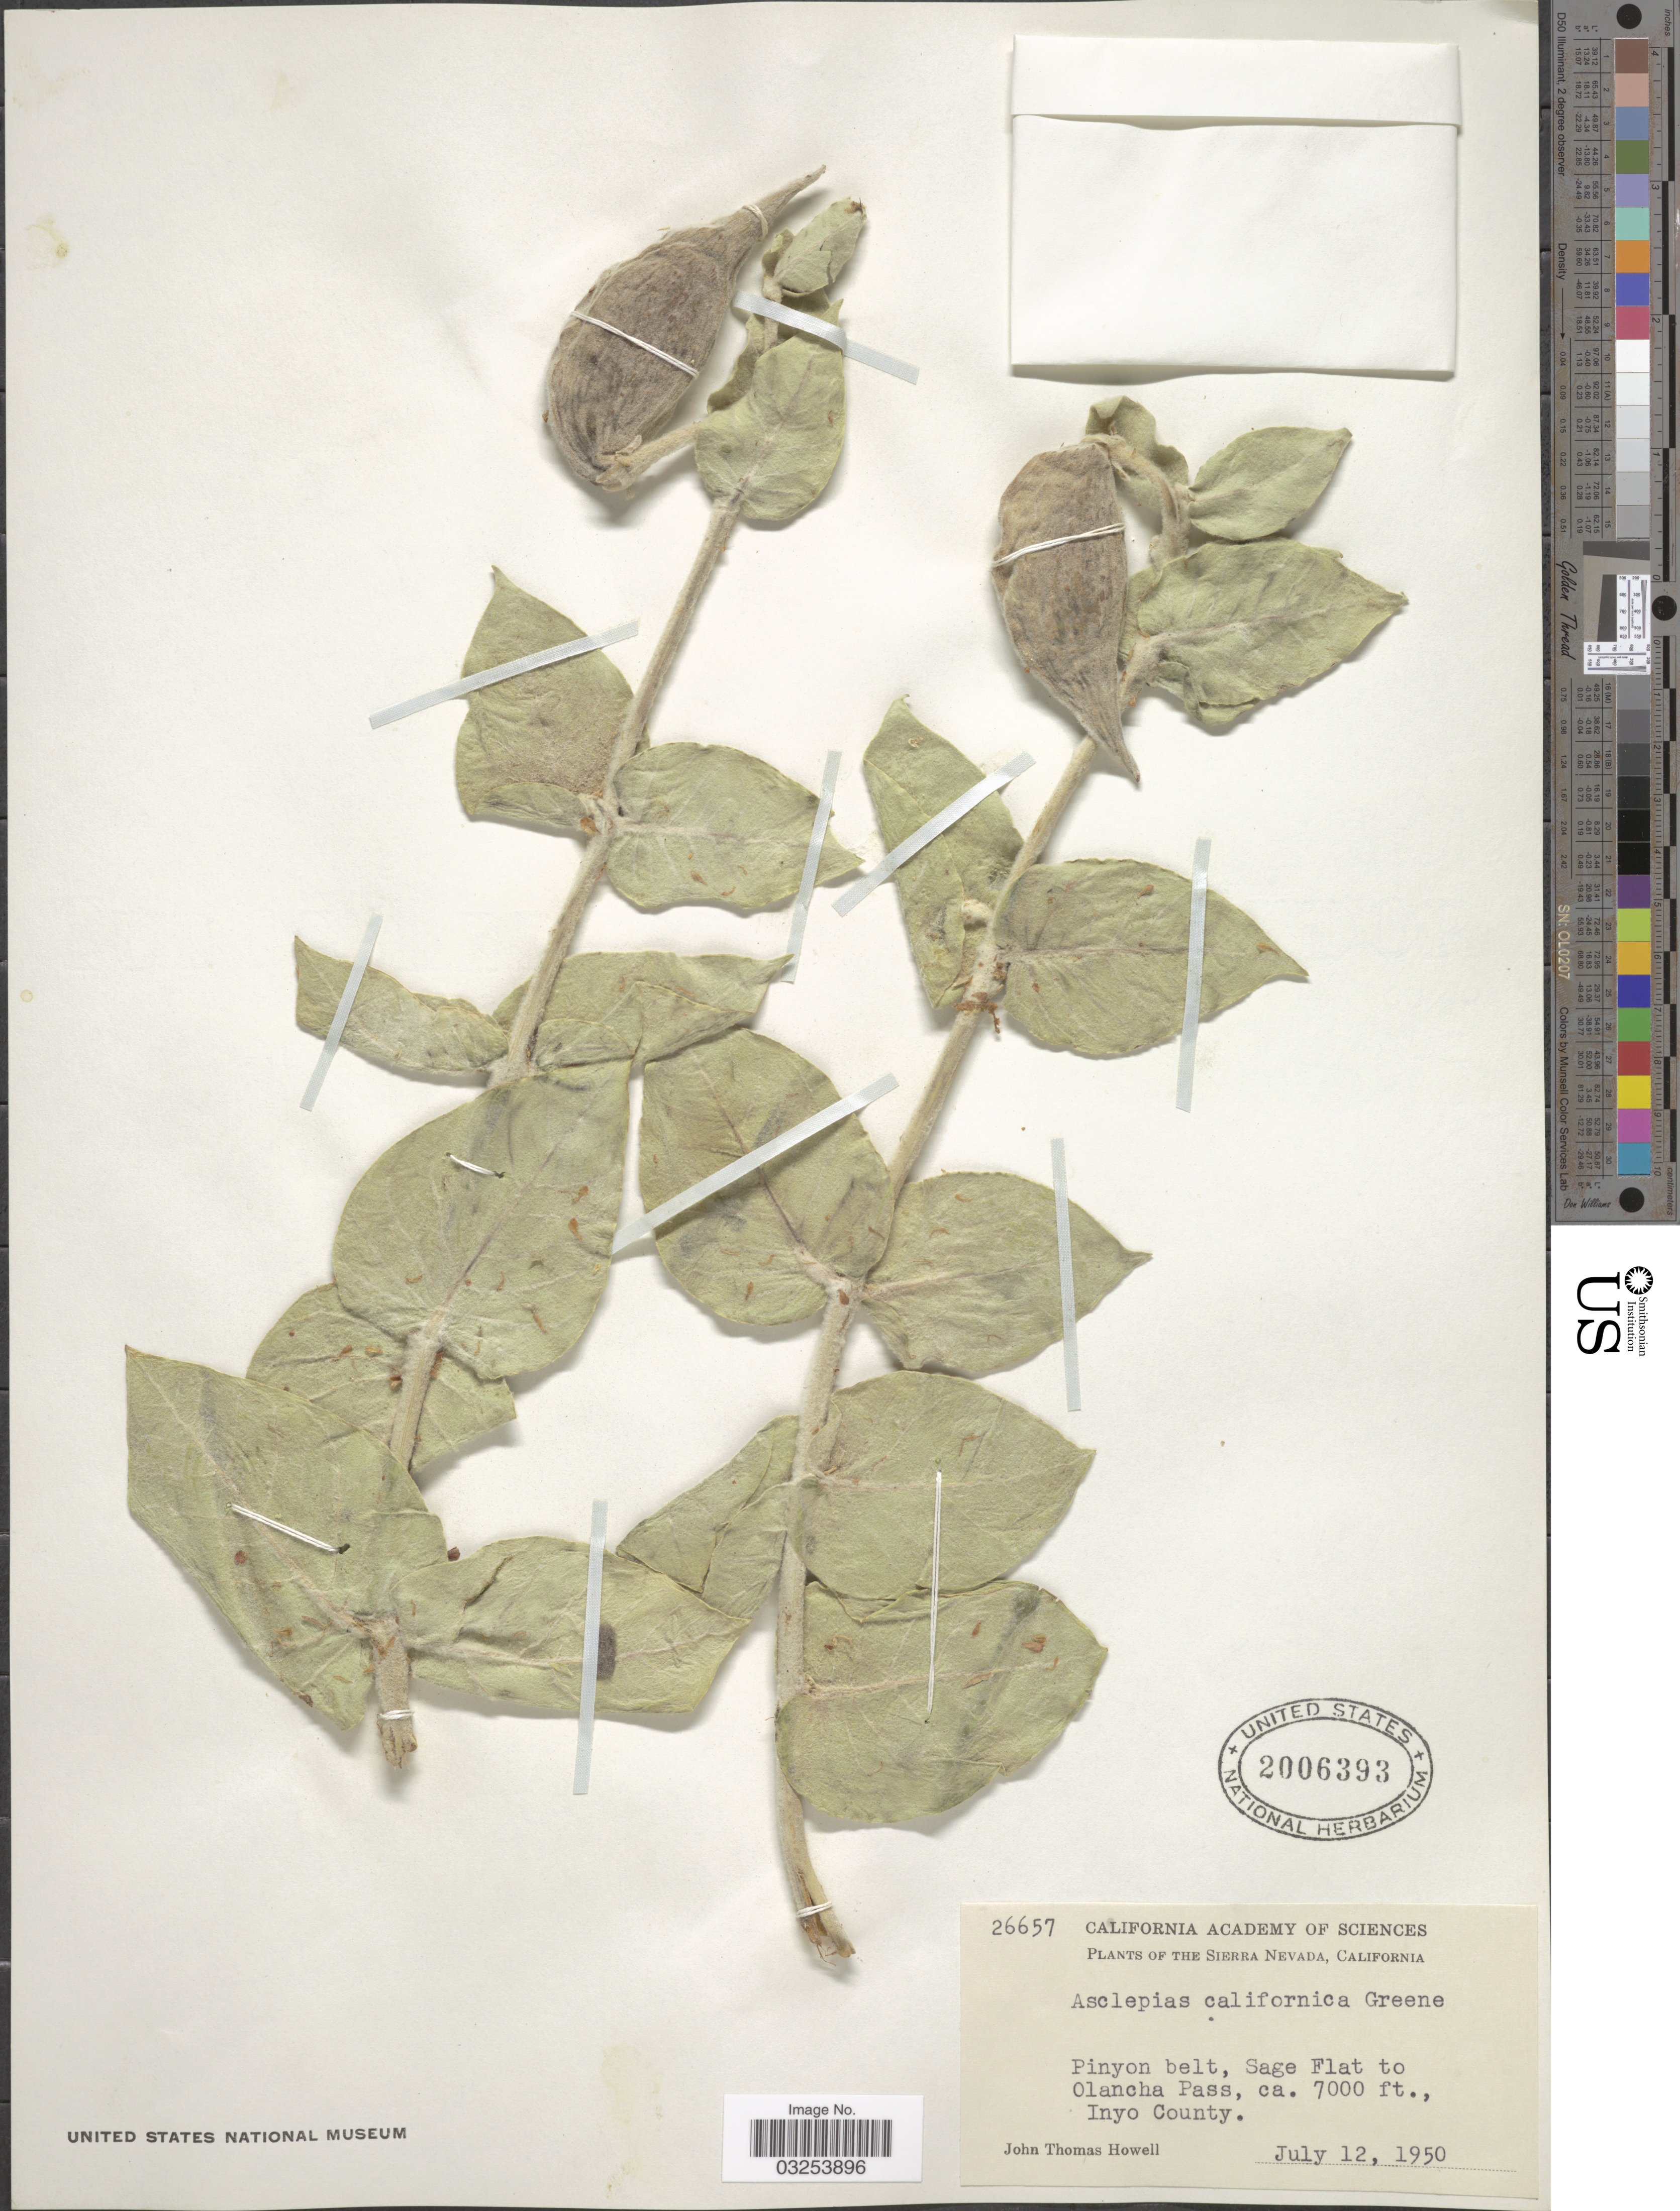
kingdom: Plantae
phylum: Tracheophyta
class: Magnoliopsida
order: Gentianales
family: Apocynaceae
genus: Asclepias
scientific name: Asclepias californica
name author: Greene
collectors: J. T. Howell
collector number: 26657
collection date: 1950-07-12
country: United States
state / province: California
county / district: Inyo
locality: Sierra Nevada. Pinyon belt, Sage Flat to Olancha Pass, Inyo County.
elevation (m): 2134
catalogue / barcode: US 2006393